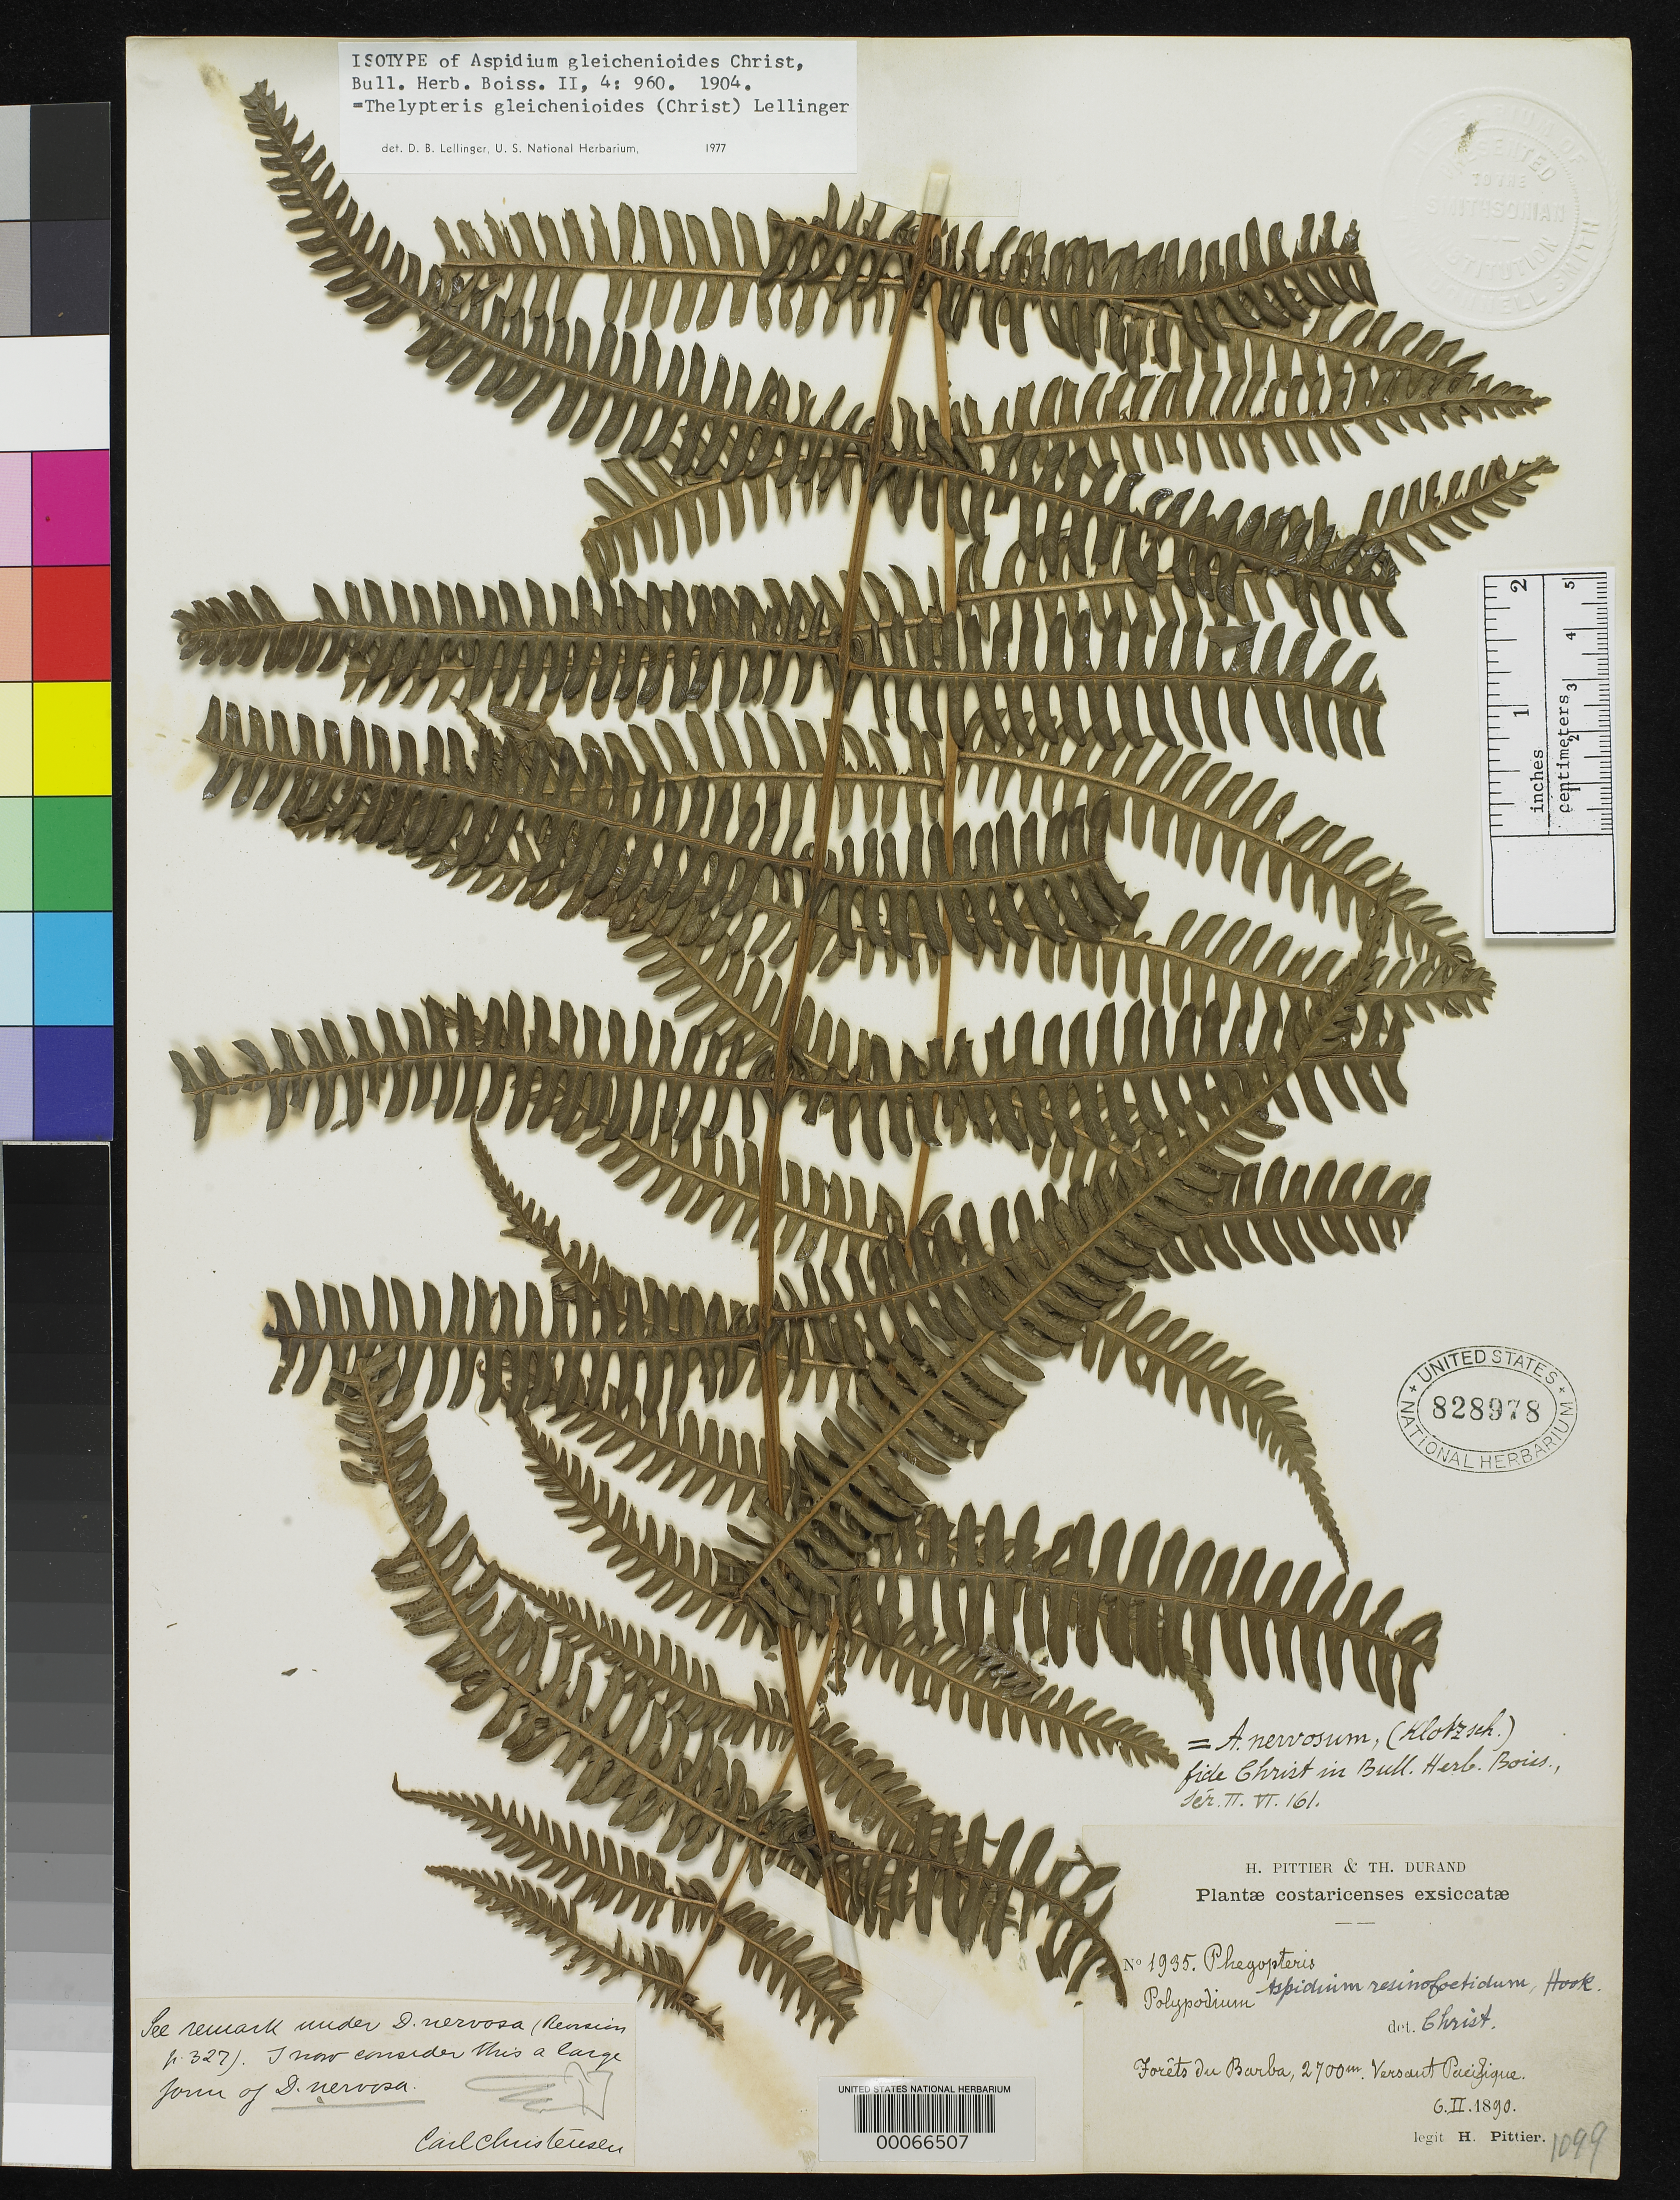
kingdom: Plantae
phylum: Tracheophyta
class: Polypodiopsida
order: Polypodiales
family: Tectariaceae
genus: Aspidium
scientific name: Aspidium gleichenioides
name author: Christ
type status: Isotype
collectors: H. F. Pittier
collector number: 1935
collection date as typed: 06 Feb 1890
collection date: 1890-02-06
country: Costa Rica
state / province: Heredia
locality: Forets du Volcan Barba, versant Pacifique.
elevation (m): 2700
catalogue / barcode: US 828978